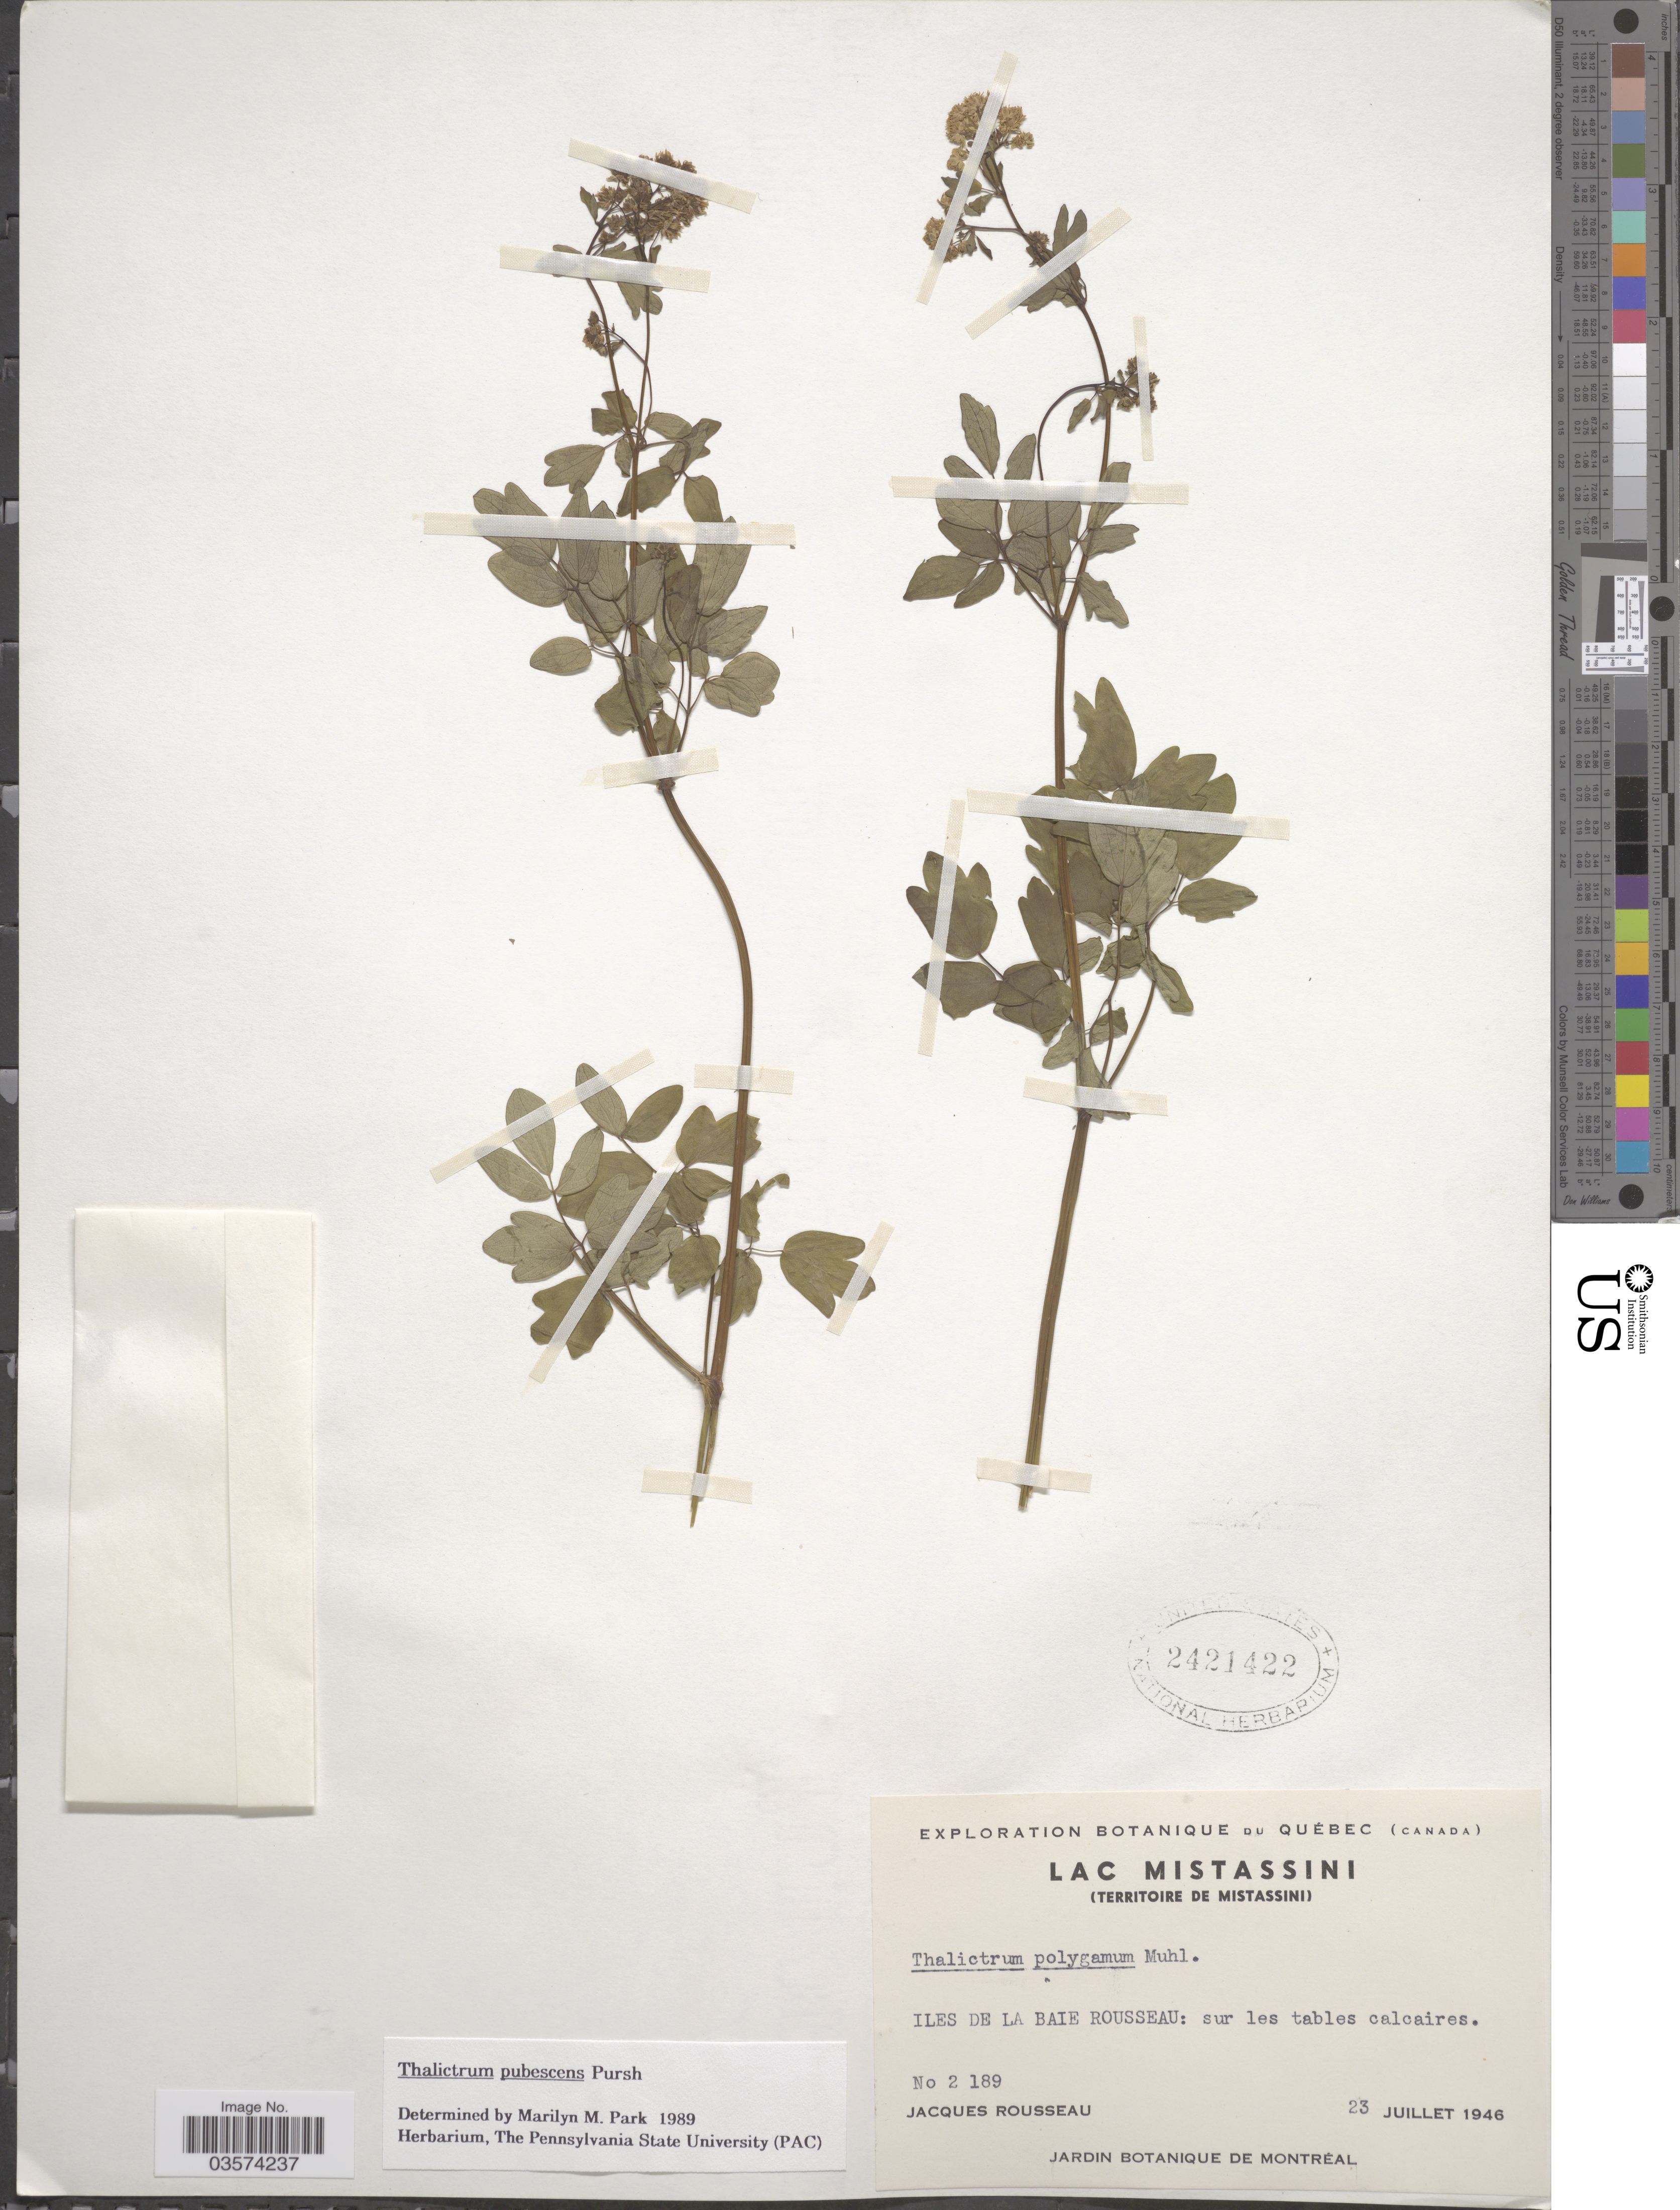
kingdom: Plantae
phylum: Tracheophyta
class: Magnoliopsida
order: Ranunculales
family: Ranunculaceae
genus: Thalictrum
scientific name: Thalictrum pubescens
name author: Pursh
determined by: Park, Marilyn Marqueen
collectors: J. Rousseau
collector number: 2189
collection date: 1946-07-23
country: Canada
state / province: Quebec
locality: Lac Mistassini (Territoire de Mistassini). Iles de la Baie Rousseau: sur les tables calcaires.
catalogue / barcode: US 2421422